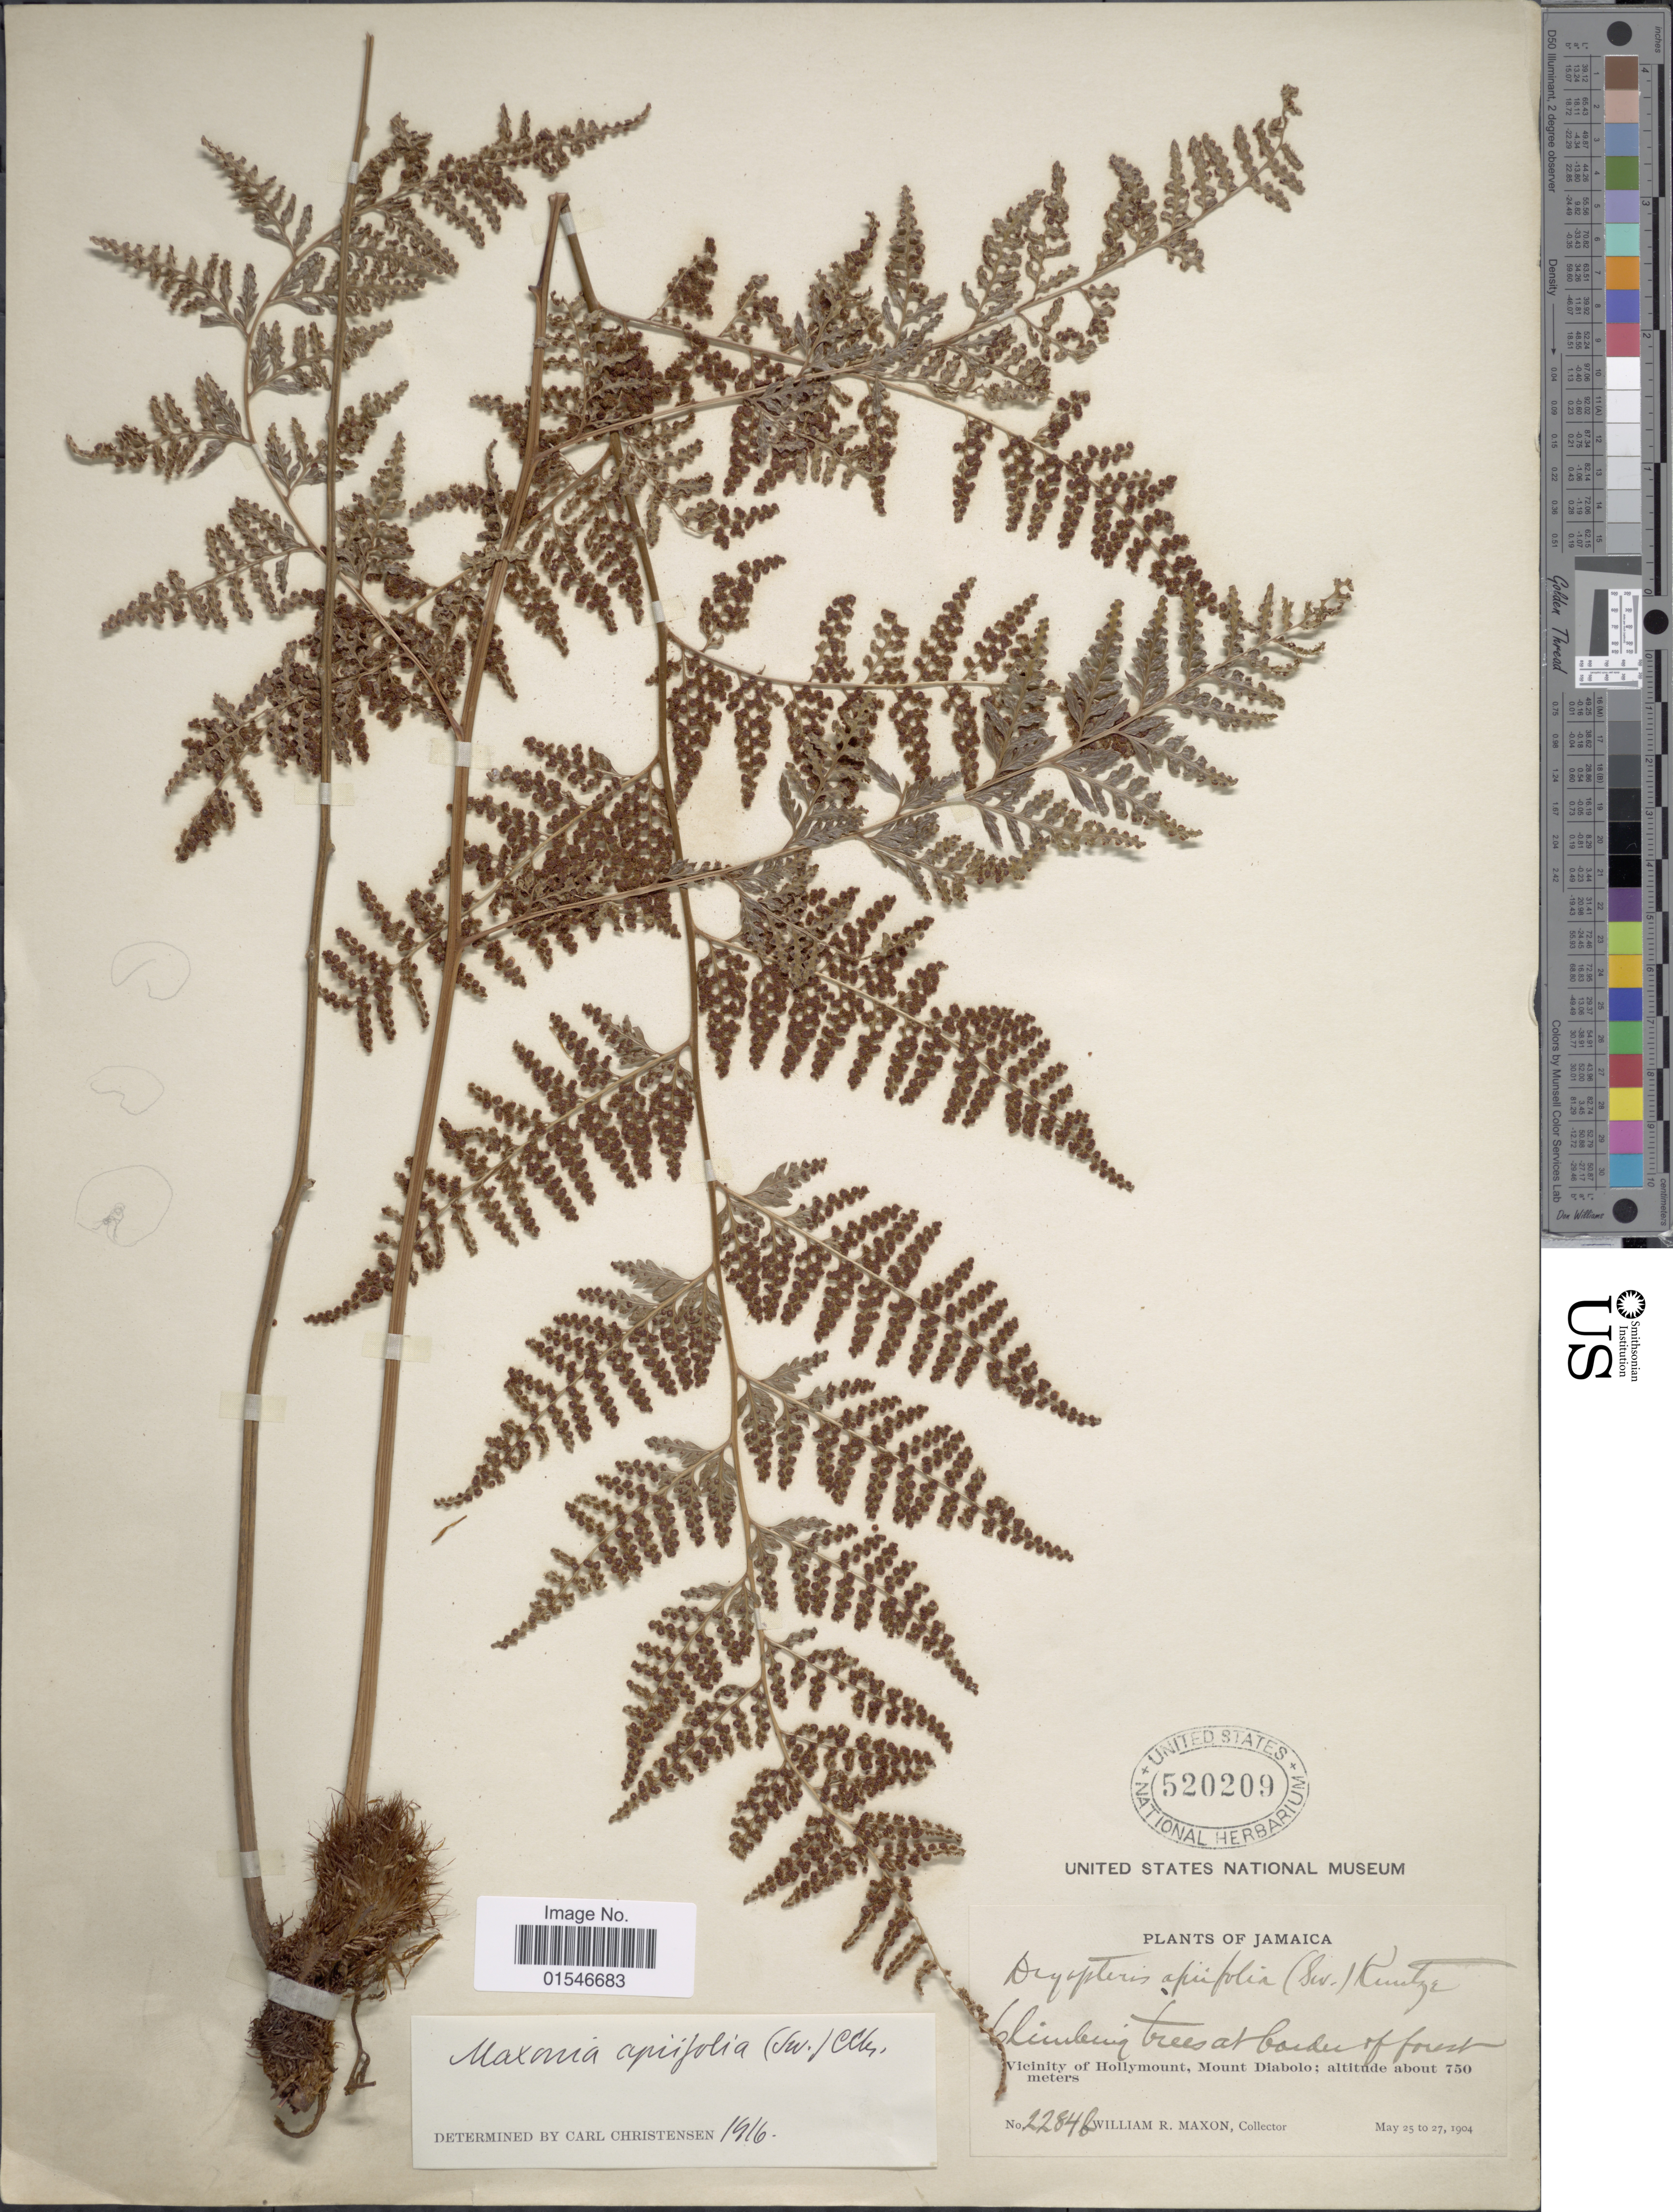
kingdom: Plantae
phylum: Tracheophyta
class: Polypodiopsida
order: Polypodiales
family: Dryopteridaceae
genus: Maxonia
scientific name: Maxonia apiifolia var. apiifolia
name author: (Sw.) C. Chr.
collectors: W. R. Maxon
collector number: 2284b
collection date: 1904-05-25/1904-05-27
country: Jamaica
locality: Vicinity of Hollymount, Mount Diabolo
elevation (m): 750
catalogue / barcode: US 520209